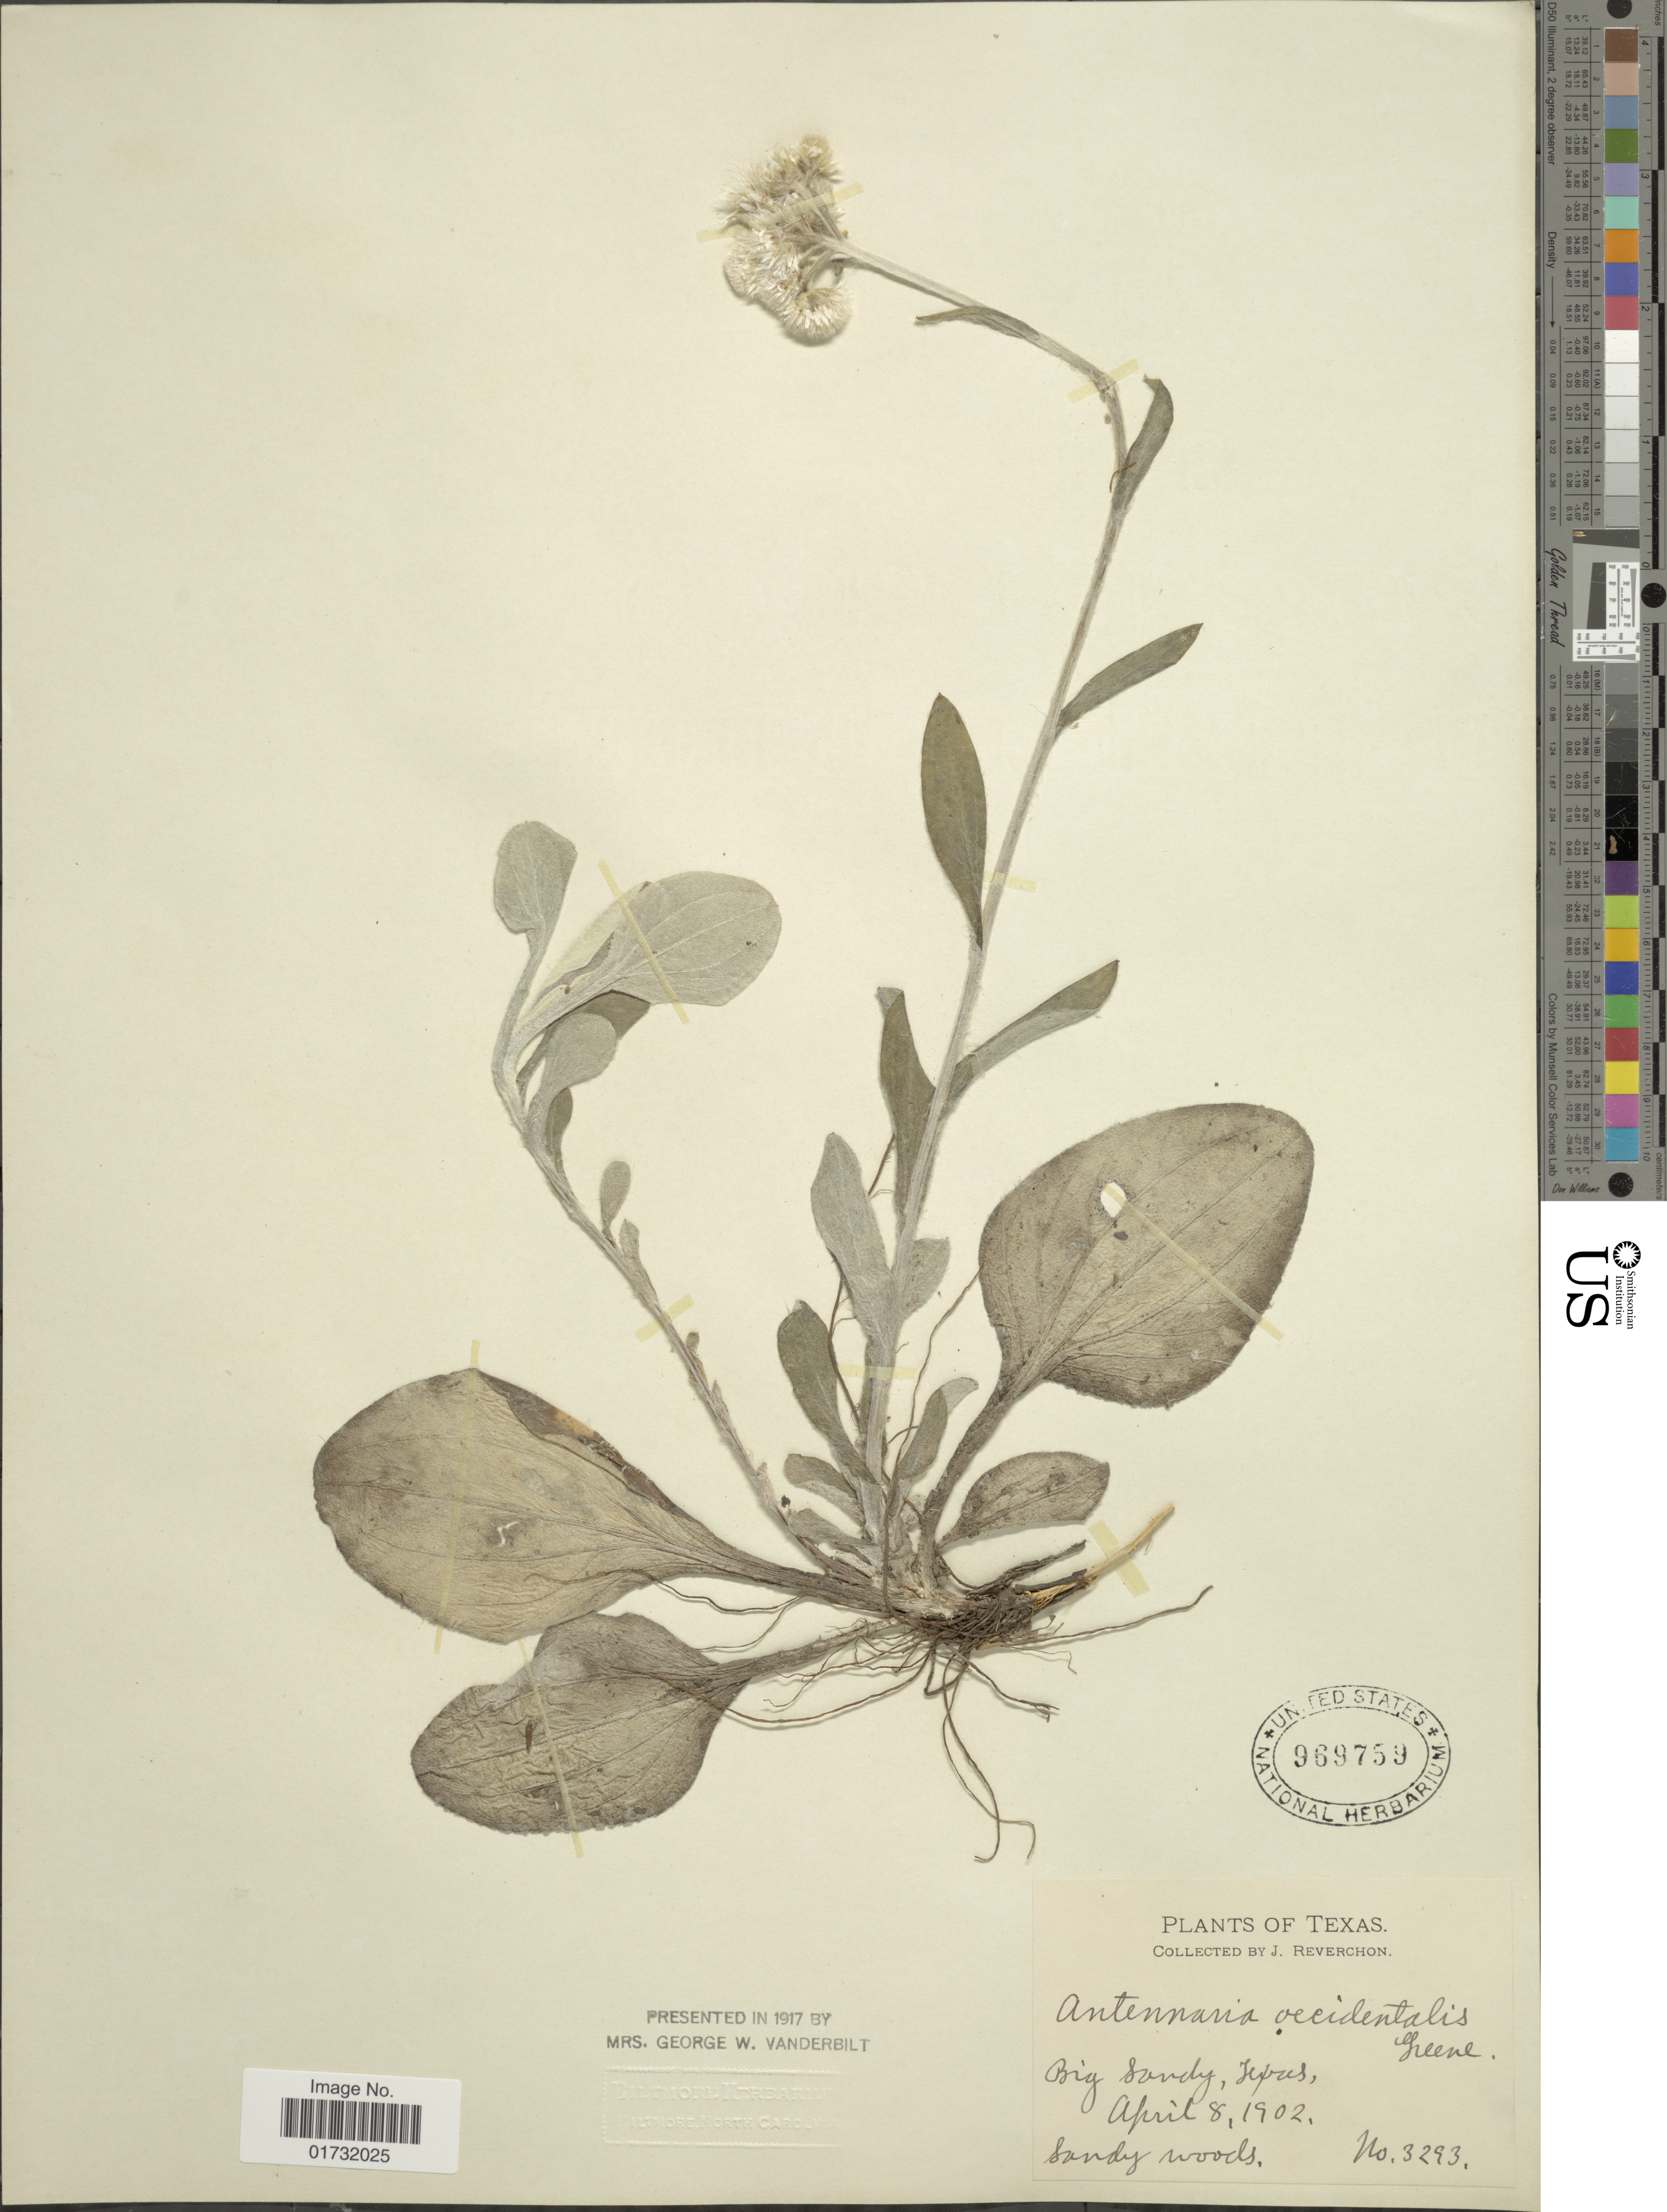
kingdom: Plantae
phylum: Tracheophyta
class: Magnoliopsida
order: Asterales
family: Asteraceae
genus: Antennaria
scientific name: Antennaria occidentalis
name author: Greene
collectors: J. Reverchon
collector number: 3293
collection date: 1902-04-08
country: United States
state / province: Texas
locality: Big Sandy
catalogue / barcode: US 969759